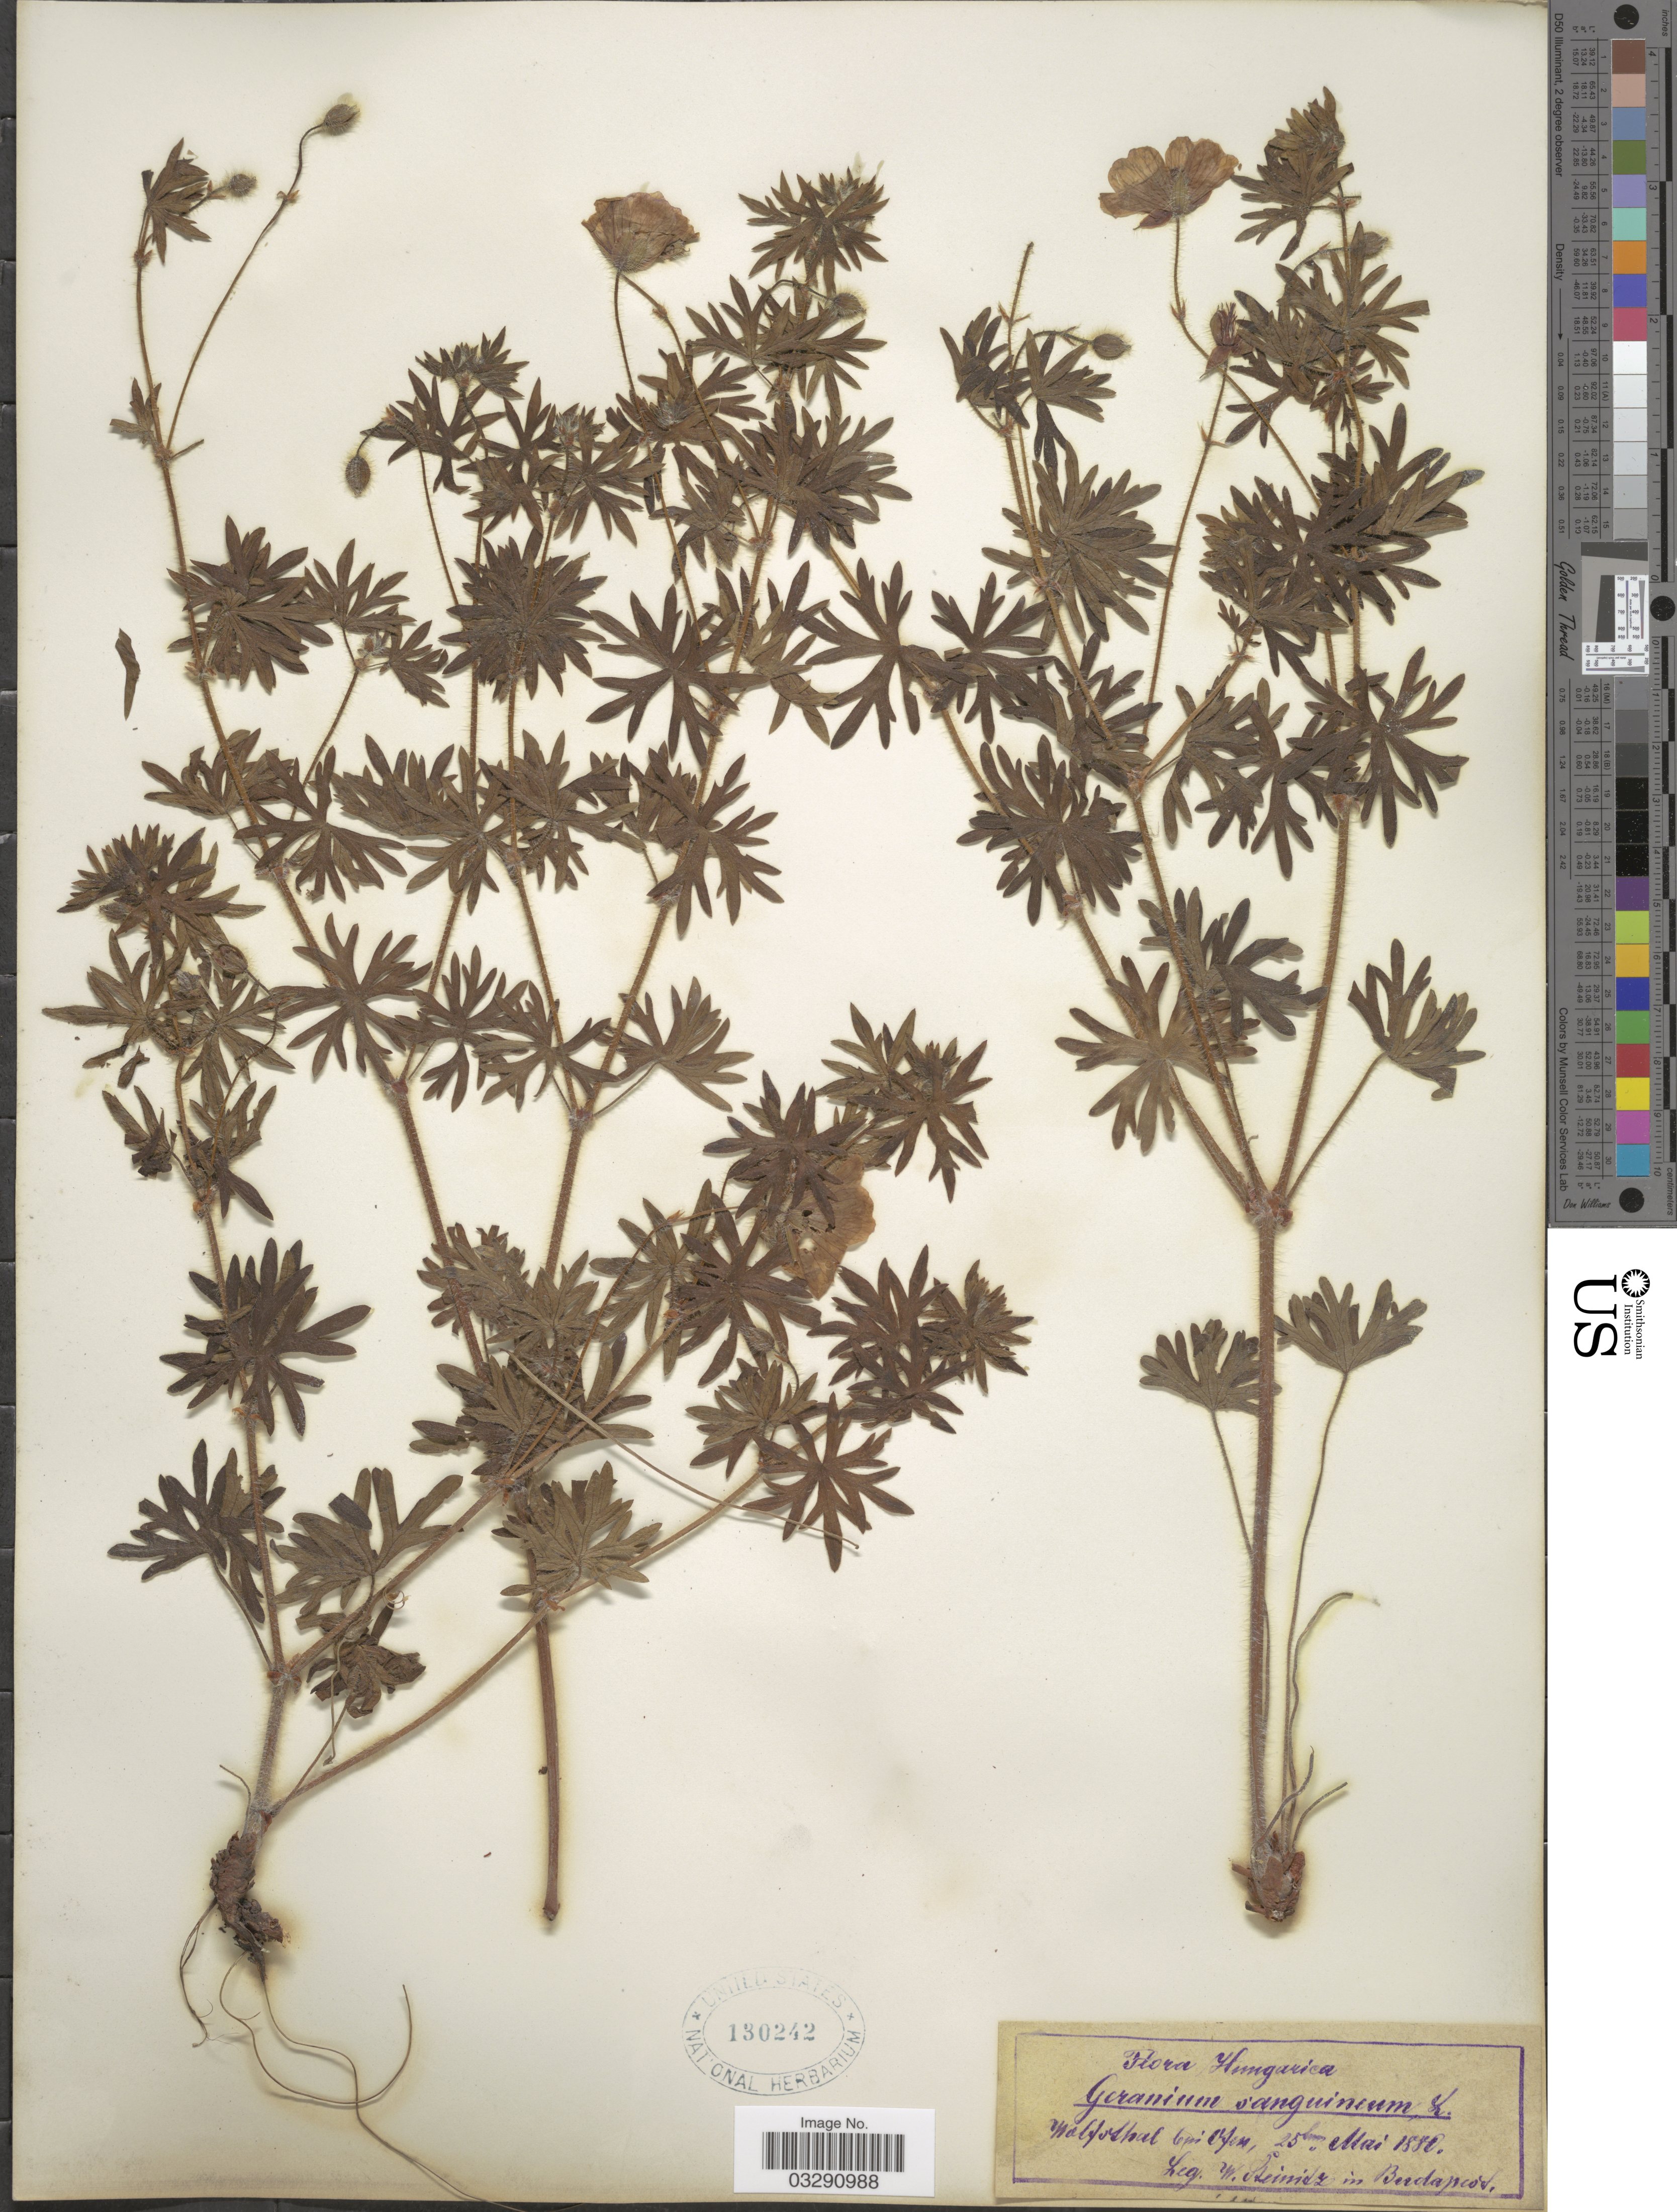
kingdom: Plantae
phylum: Tracheophyta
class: Magnoliopsida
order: Geraniales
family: Geraniaceae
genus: Geranium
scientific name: Geranium sanguineum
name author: L.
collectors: W. Steinitz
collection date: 1880-05-25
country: Hungary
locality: Hungarica, Wolfstahl bei Ofen.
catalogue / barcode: US 130242